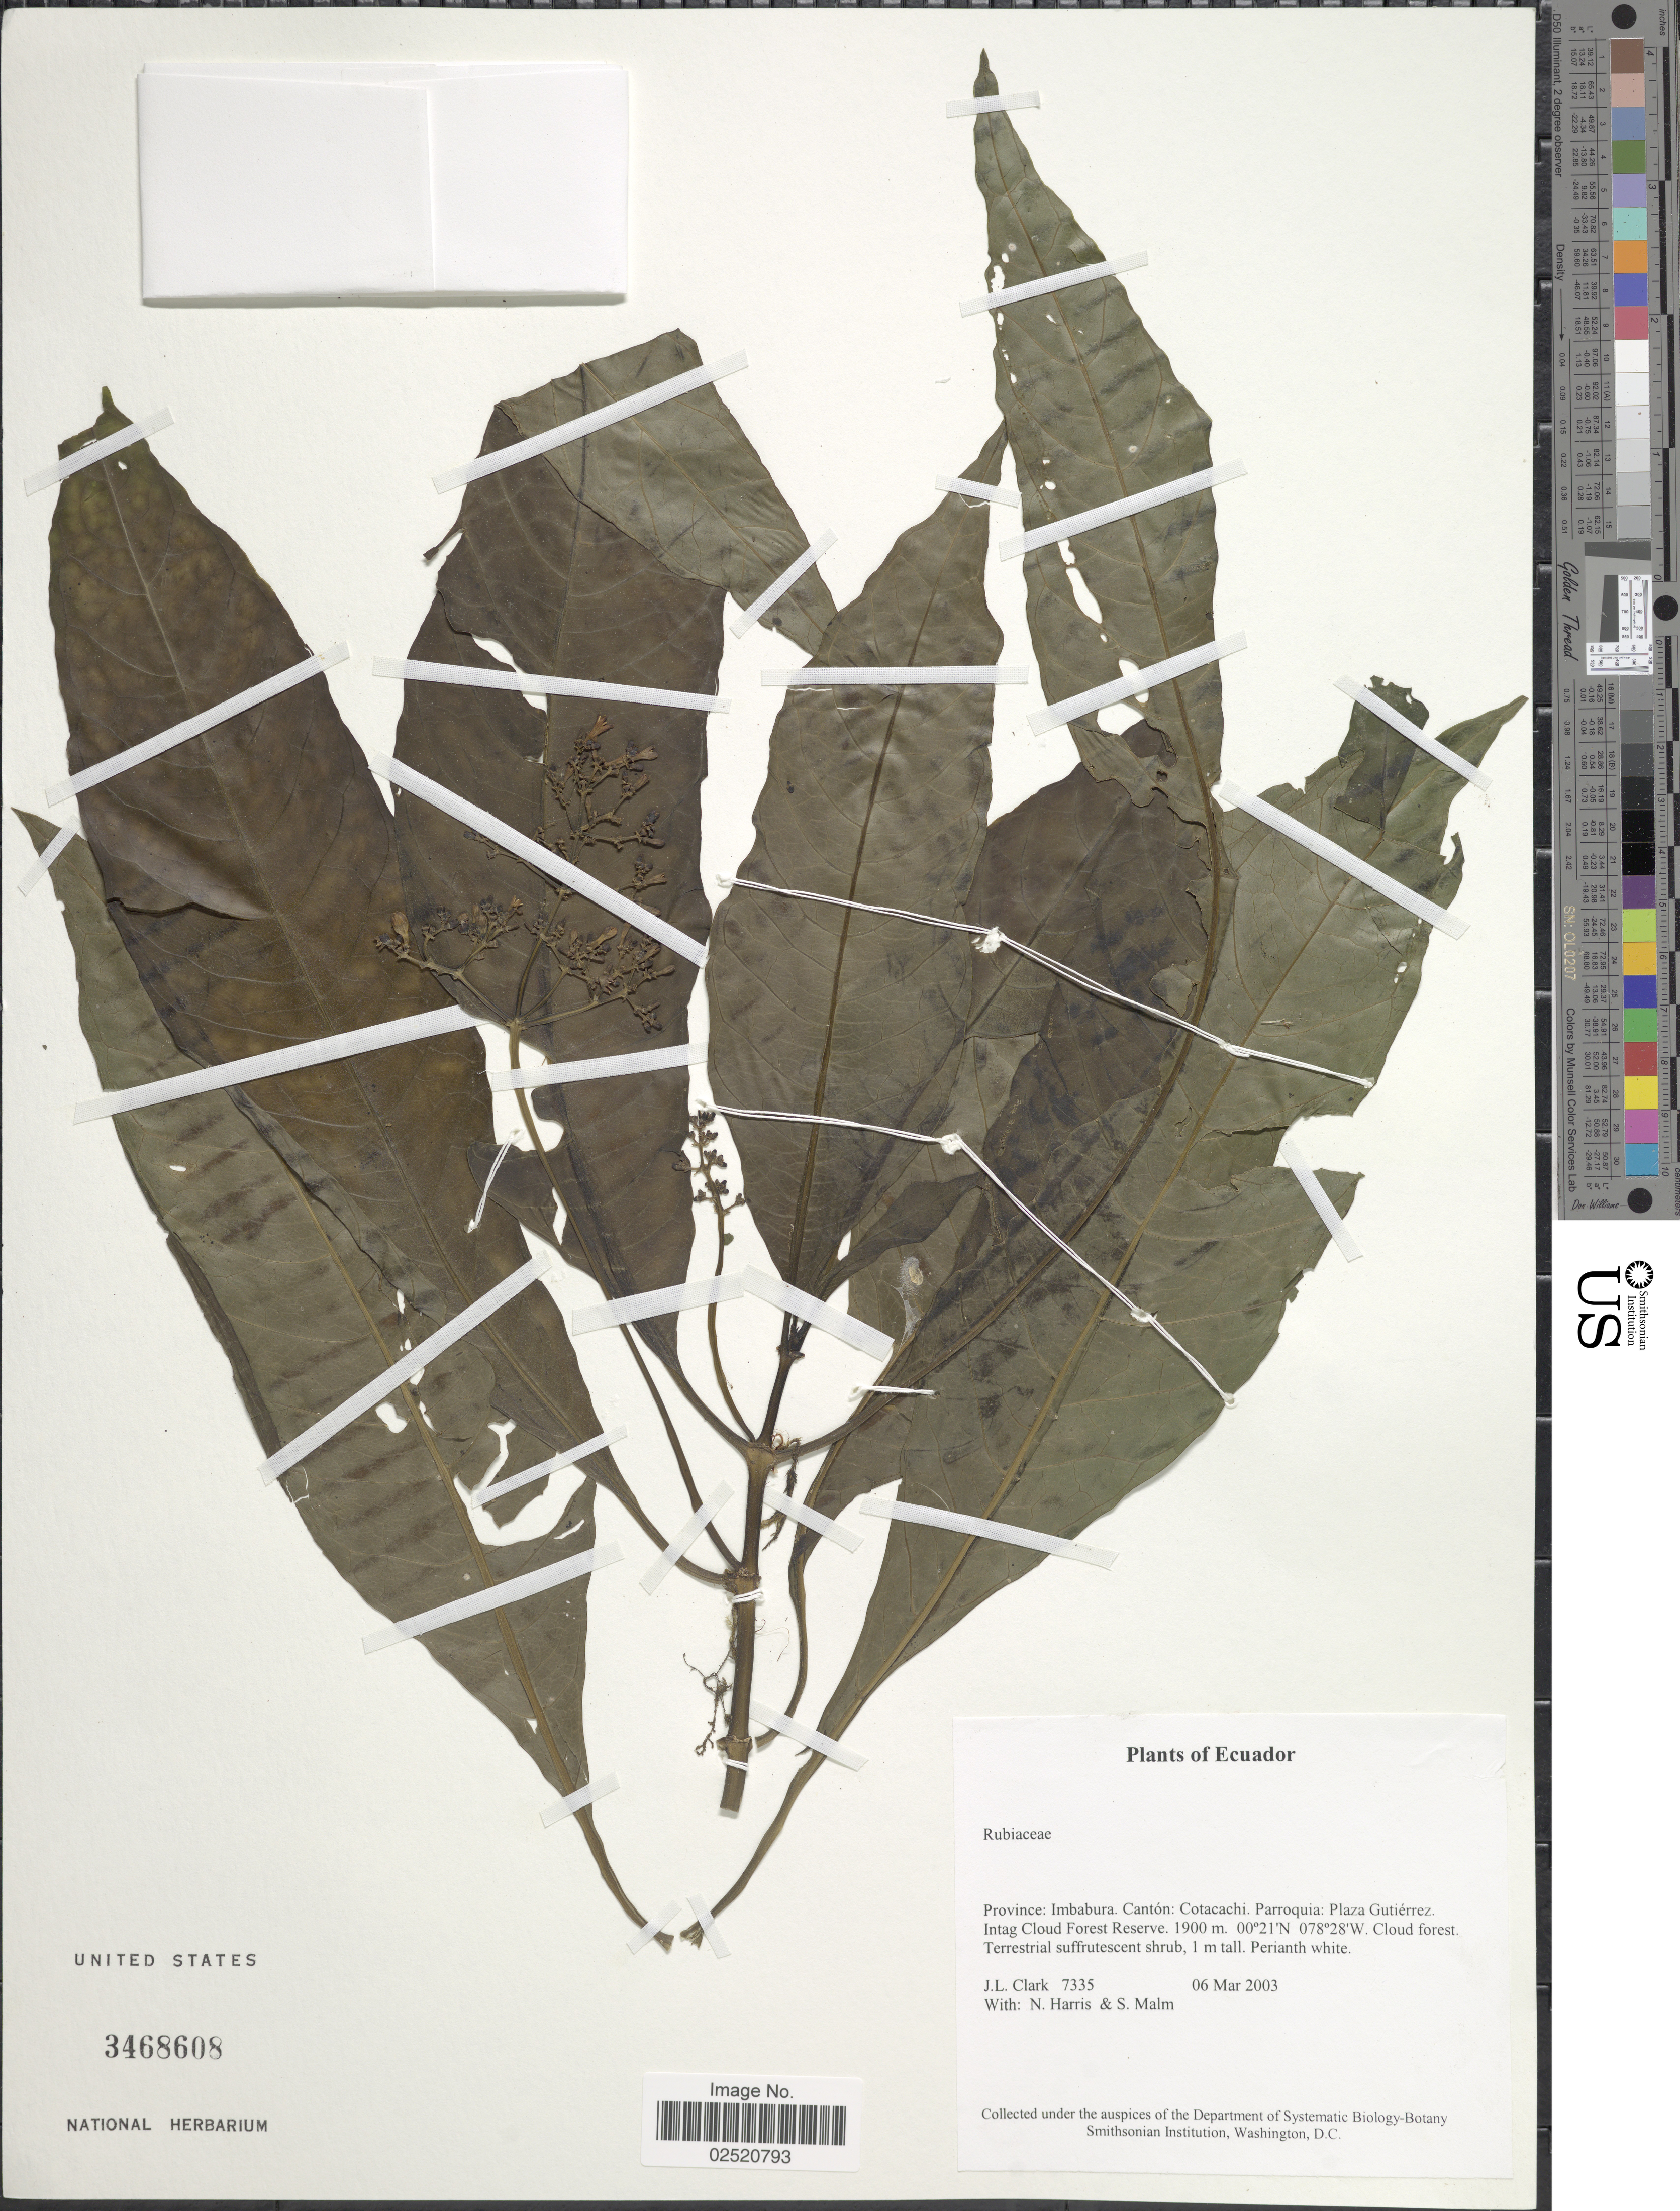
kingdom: Plantae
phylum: Tracheophyta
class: Magnoliopsida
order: Gentianales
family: Rubiaceae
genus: Psychotria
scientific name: Psychotria sp.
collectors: J. L. Clark, N. Harris & S. Malm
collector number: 7335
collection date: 2003-03-06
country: Ecuador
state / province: Imbabura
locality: Canton: Cotacachi, Parroquia: Plaza Gutierrez, Intag Cloud Forest Reserve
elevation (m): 1900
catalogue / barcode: US 3468608